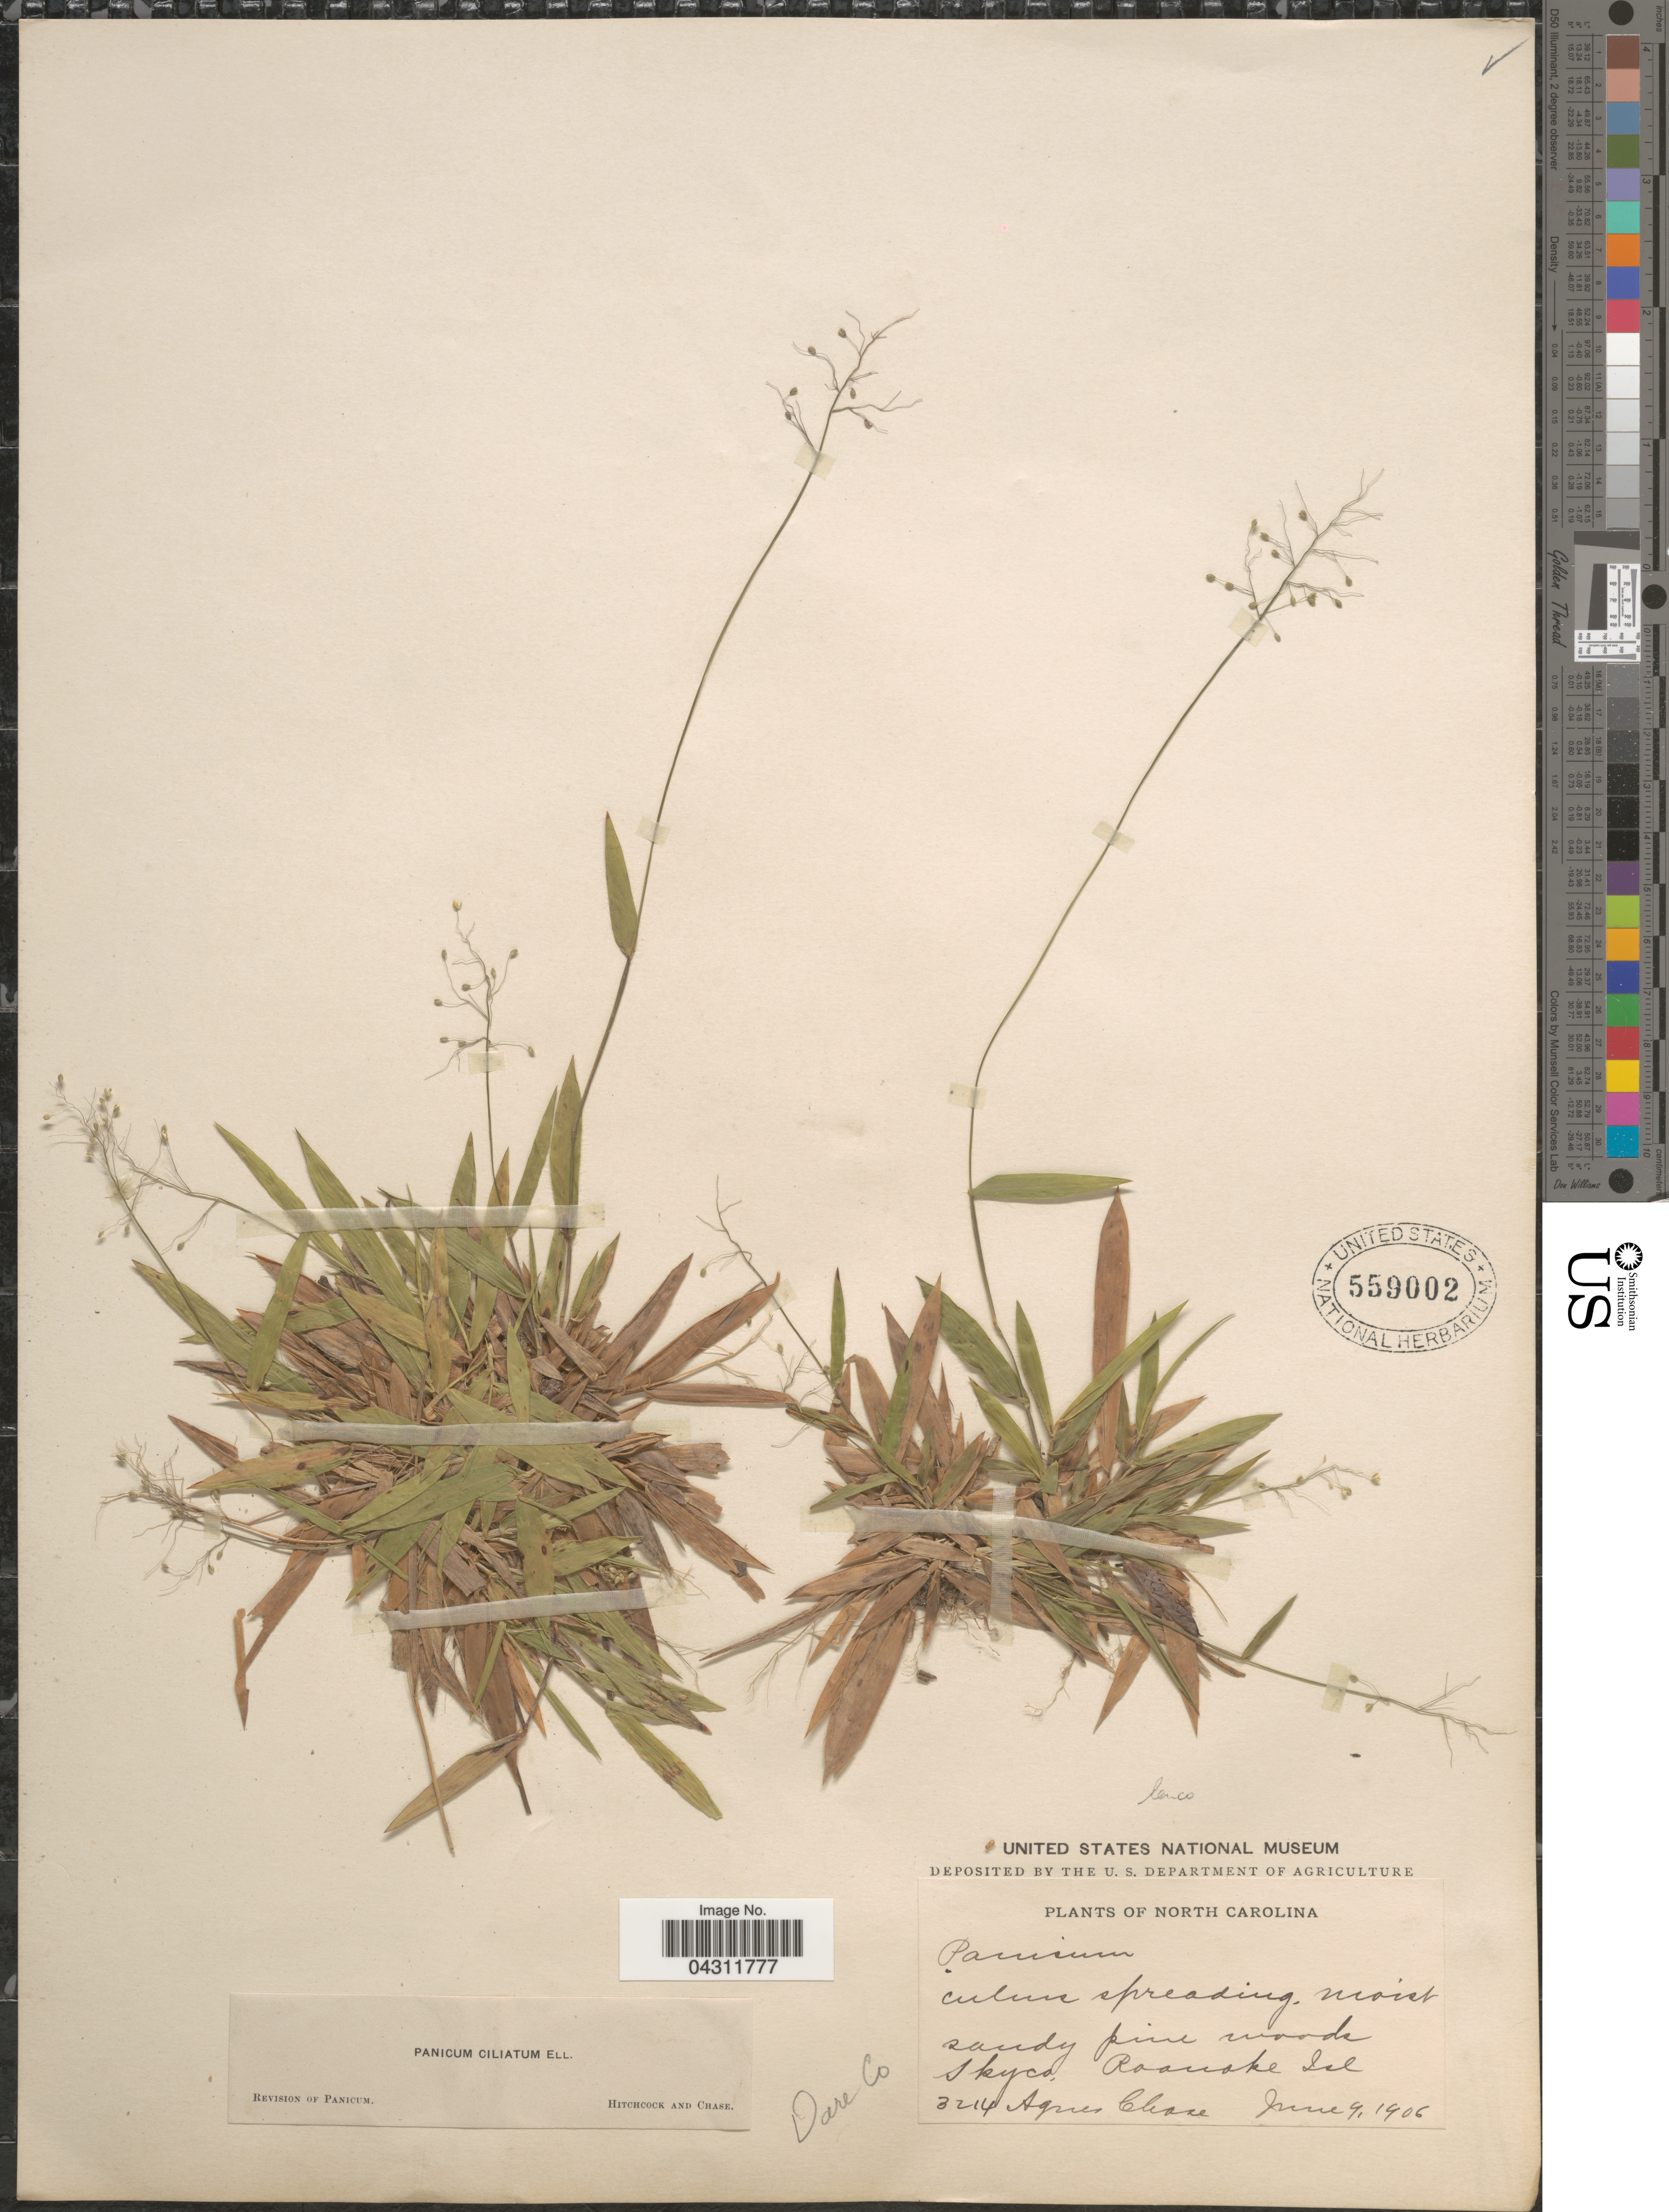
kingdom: Plantae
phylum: Tracheophyta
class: Liliopsida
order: Poales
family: Poaceae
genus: Dichanthelium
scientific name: Dichanthelium strigosum var. leucoblepharis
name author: (Trin.) Freckmann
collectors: A. Chase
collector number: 3214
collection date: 1906-06-09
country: United States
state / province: North Carolina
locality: Dare Co. Skyco, Roanoke Isl.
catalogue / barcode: US 559002